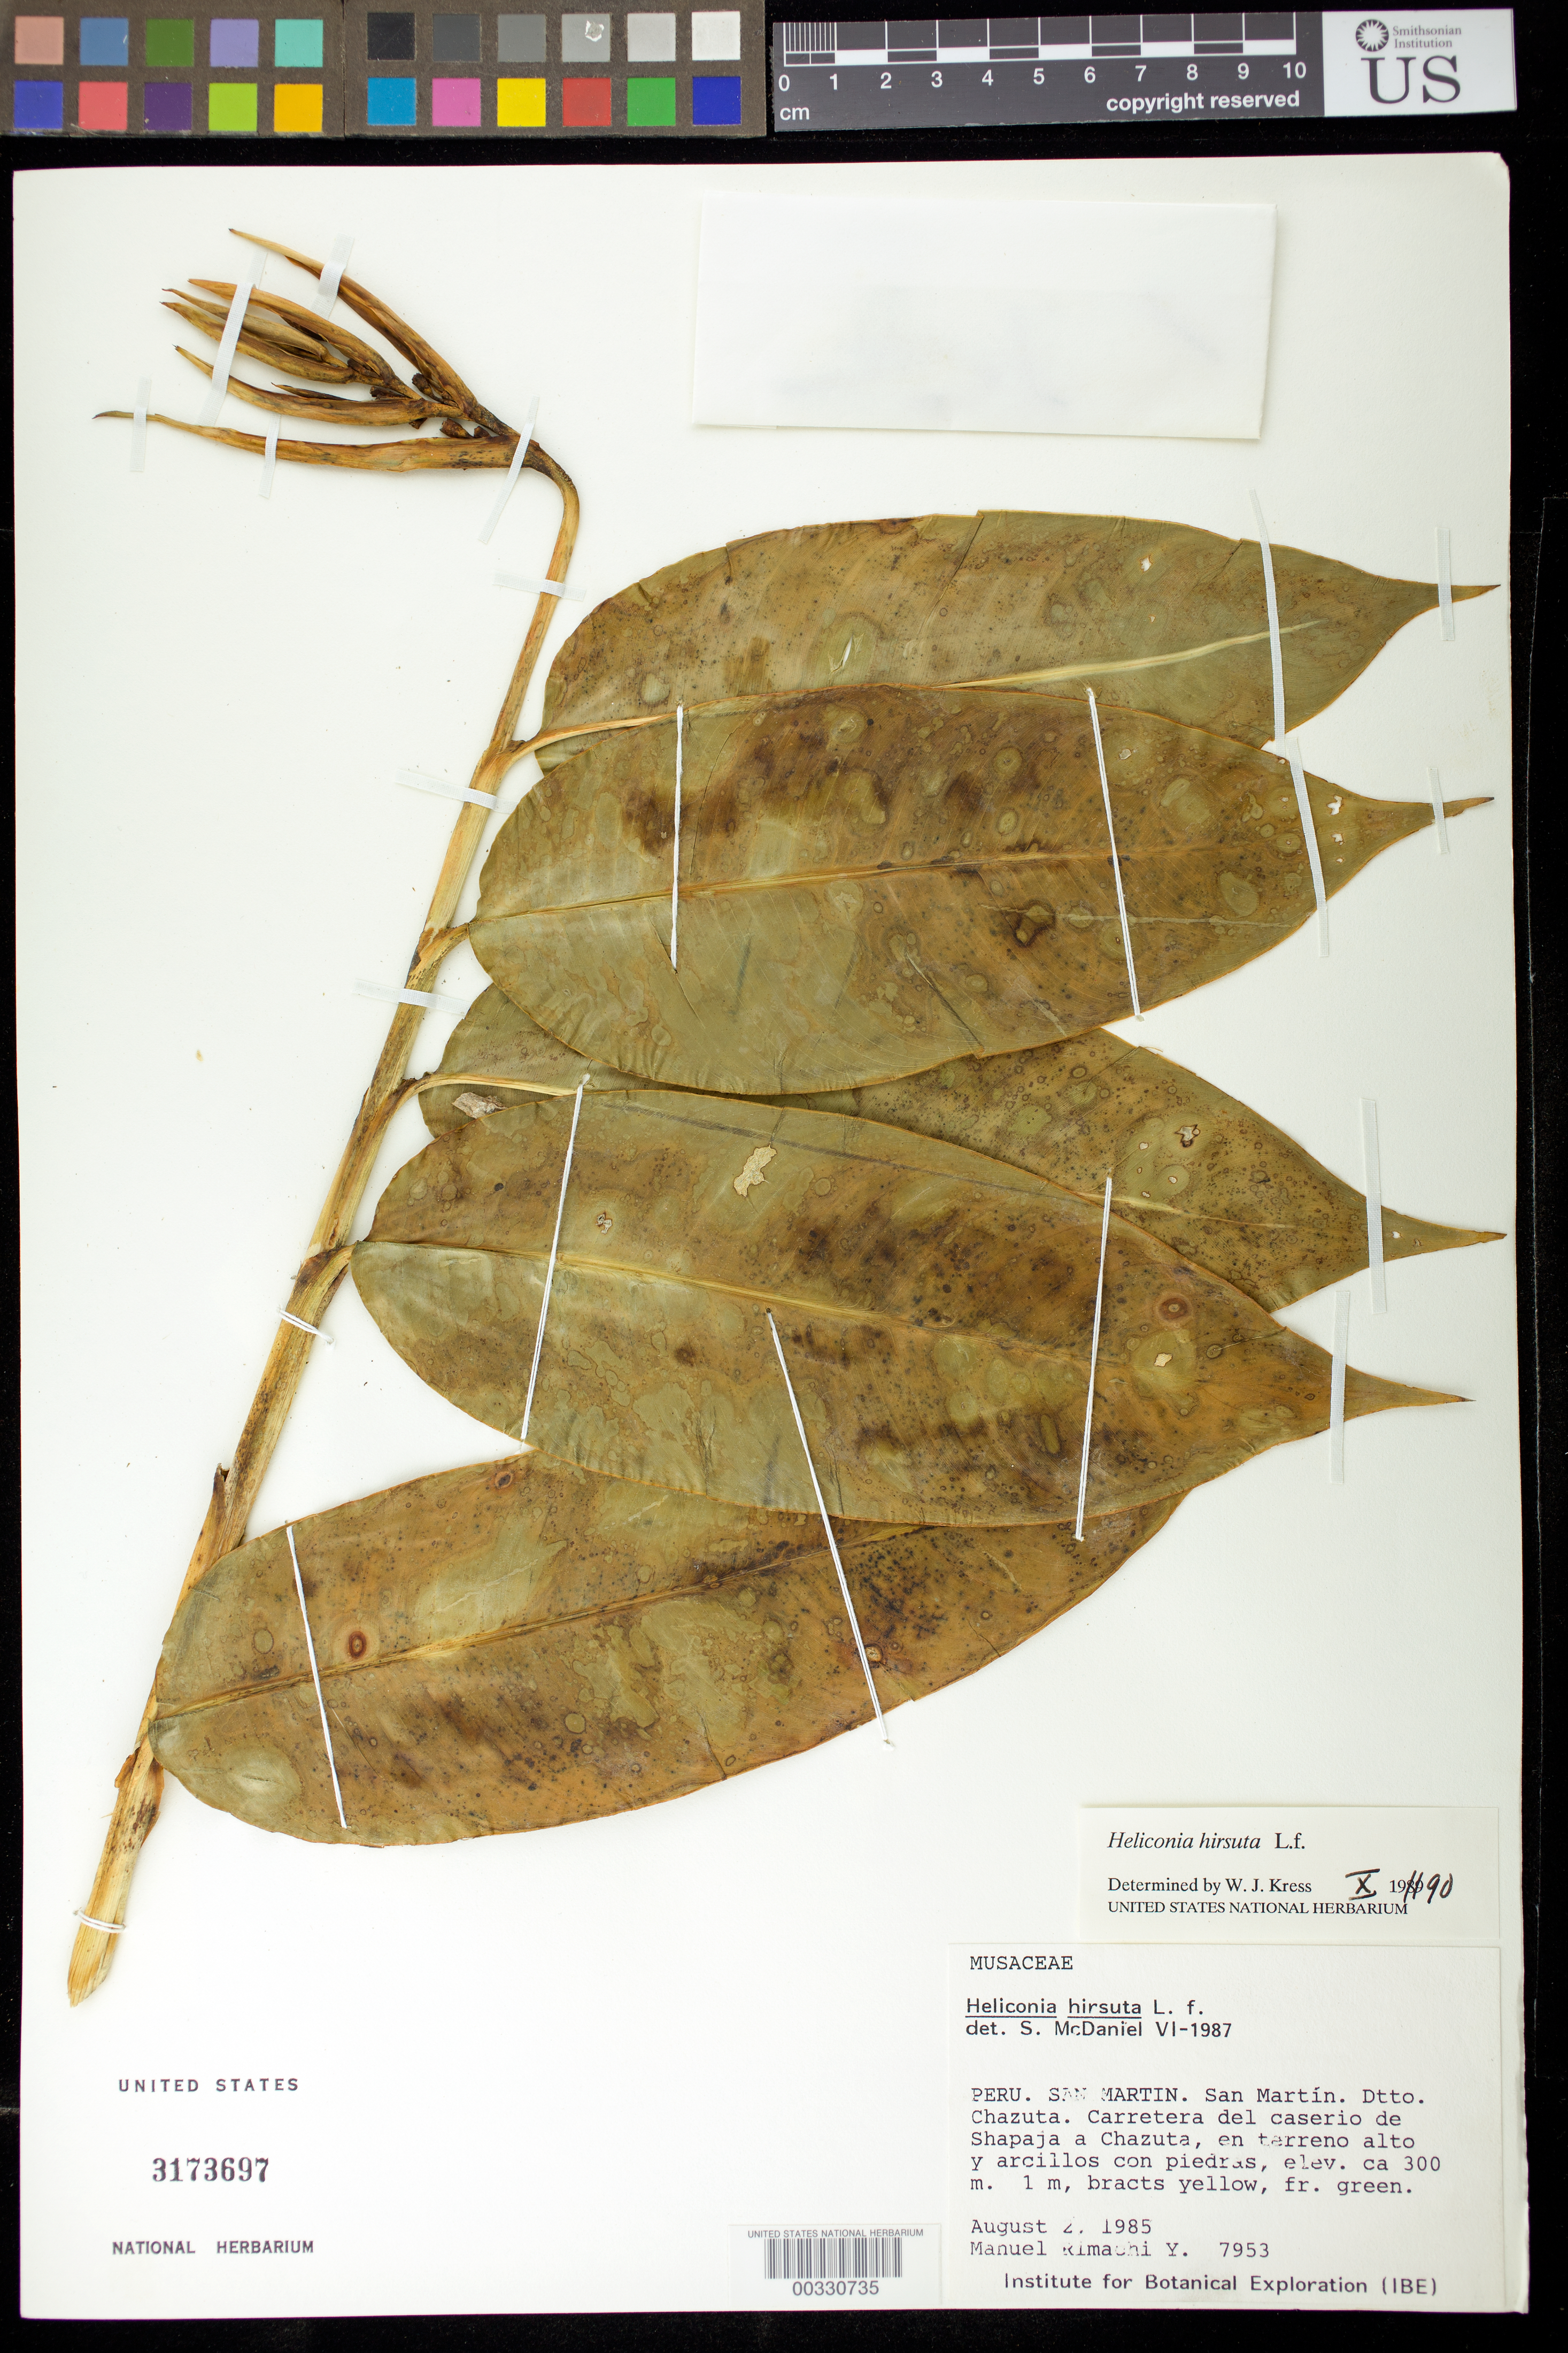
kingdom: Plantae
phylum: Tracheophyta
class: Liliopsida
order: Zingiberales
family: Heliconiaceae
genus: Heliconia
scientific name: Heliconia hirsuta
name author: L. f.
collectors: M. Rimachi Y.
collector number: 7953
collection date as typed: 02 Aug 1985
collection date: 1985-08-02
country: Peru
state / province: San Martín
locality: San martin, dtto chazuta, highway del caserio from shapaja to chazuta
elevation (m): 300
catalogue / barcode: US 3173697